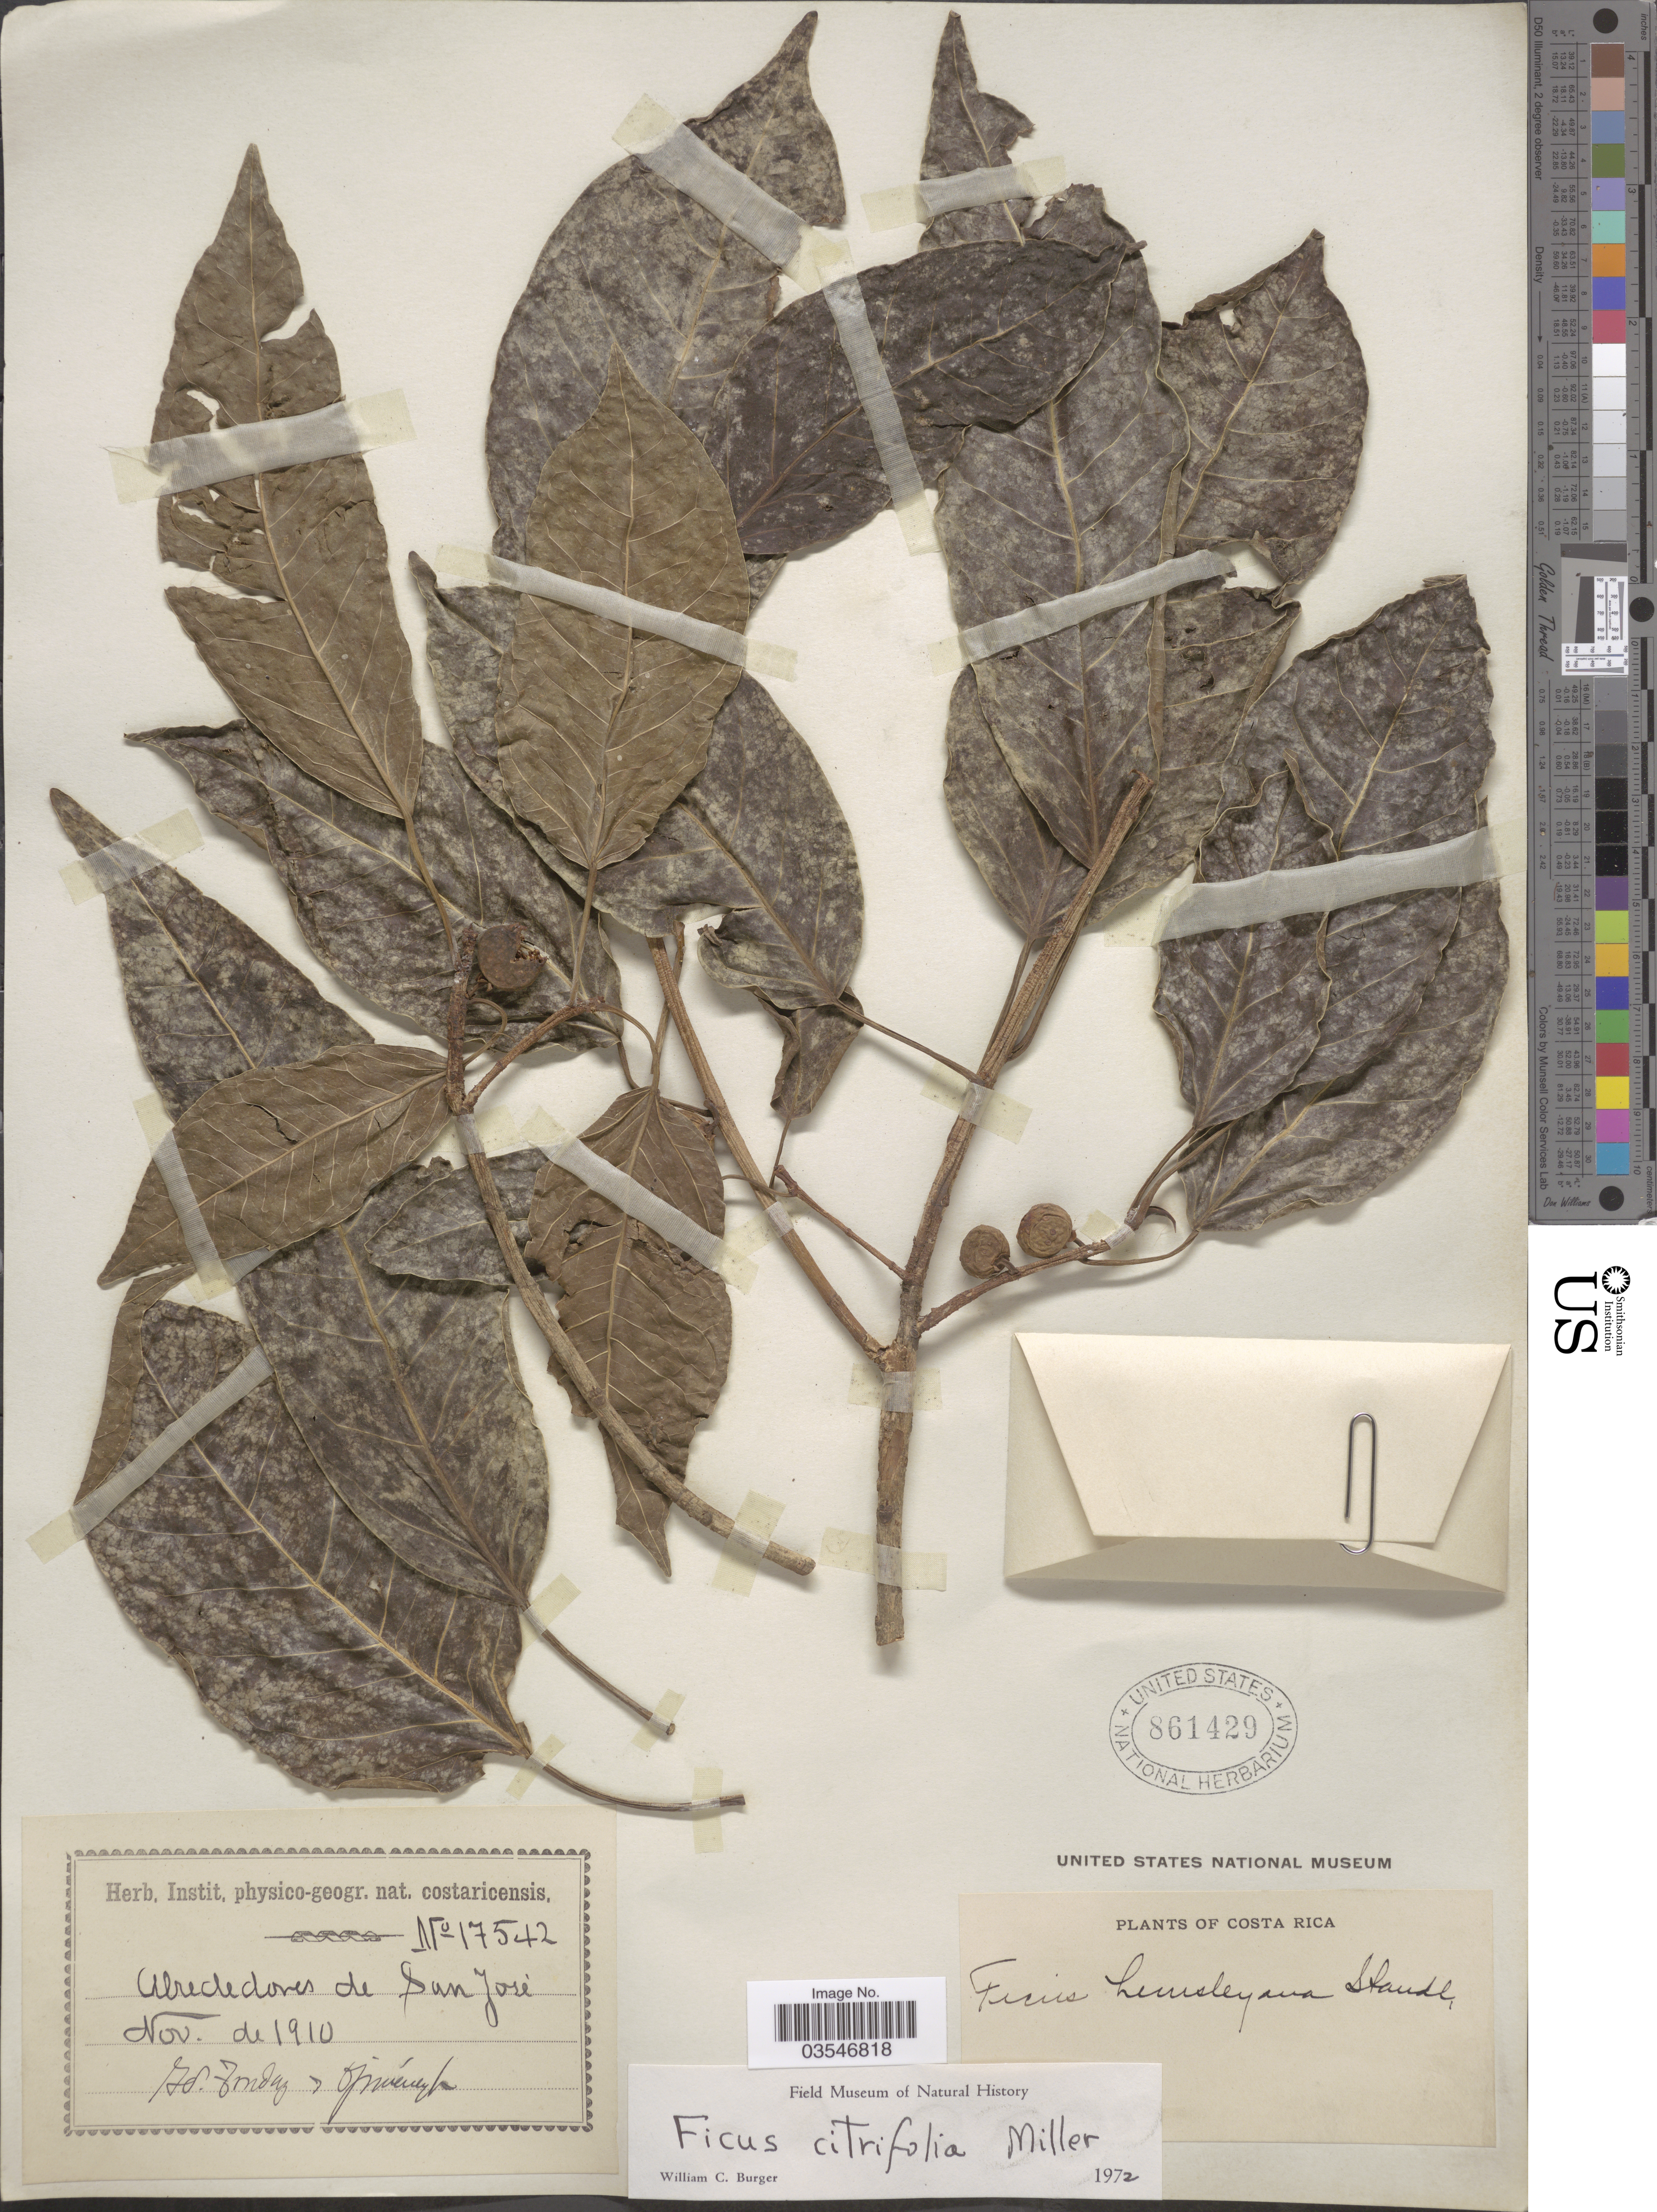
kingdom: Plantae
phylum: Tracheophyta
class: Magnoliopsida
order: Rosales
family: Moraceae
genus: Ficus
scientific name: Ficus hemsleyana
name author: King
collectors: A. Tonduz & O. Jimenez L.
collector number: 17542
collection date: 1910-11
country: Costa Rica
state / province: San José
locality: Alrededores de San José.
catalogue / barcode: US 861429